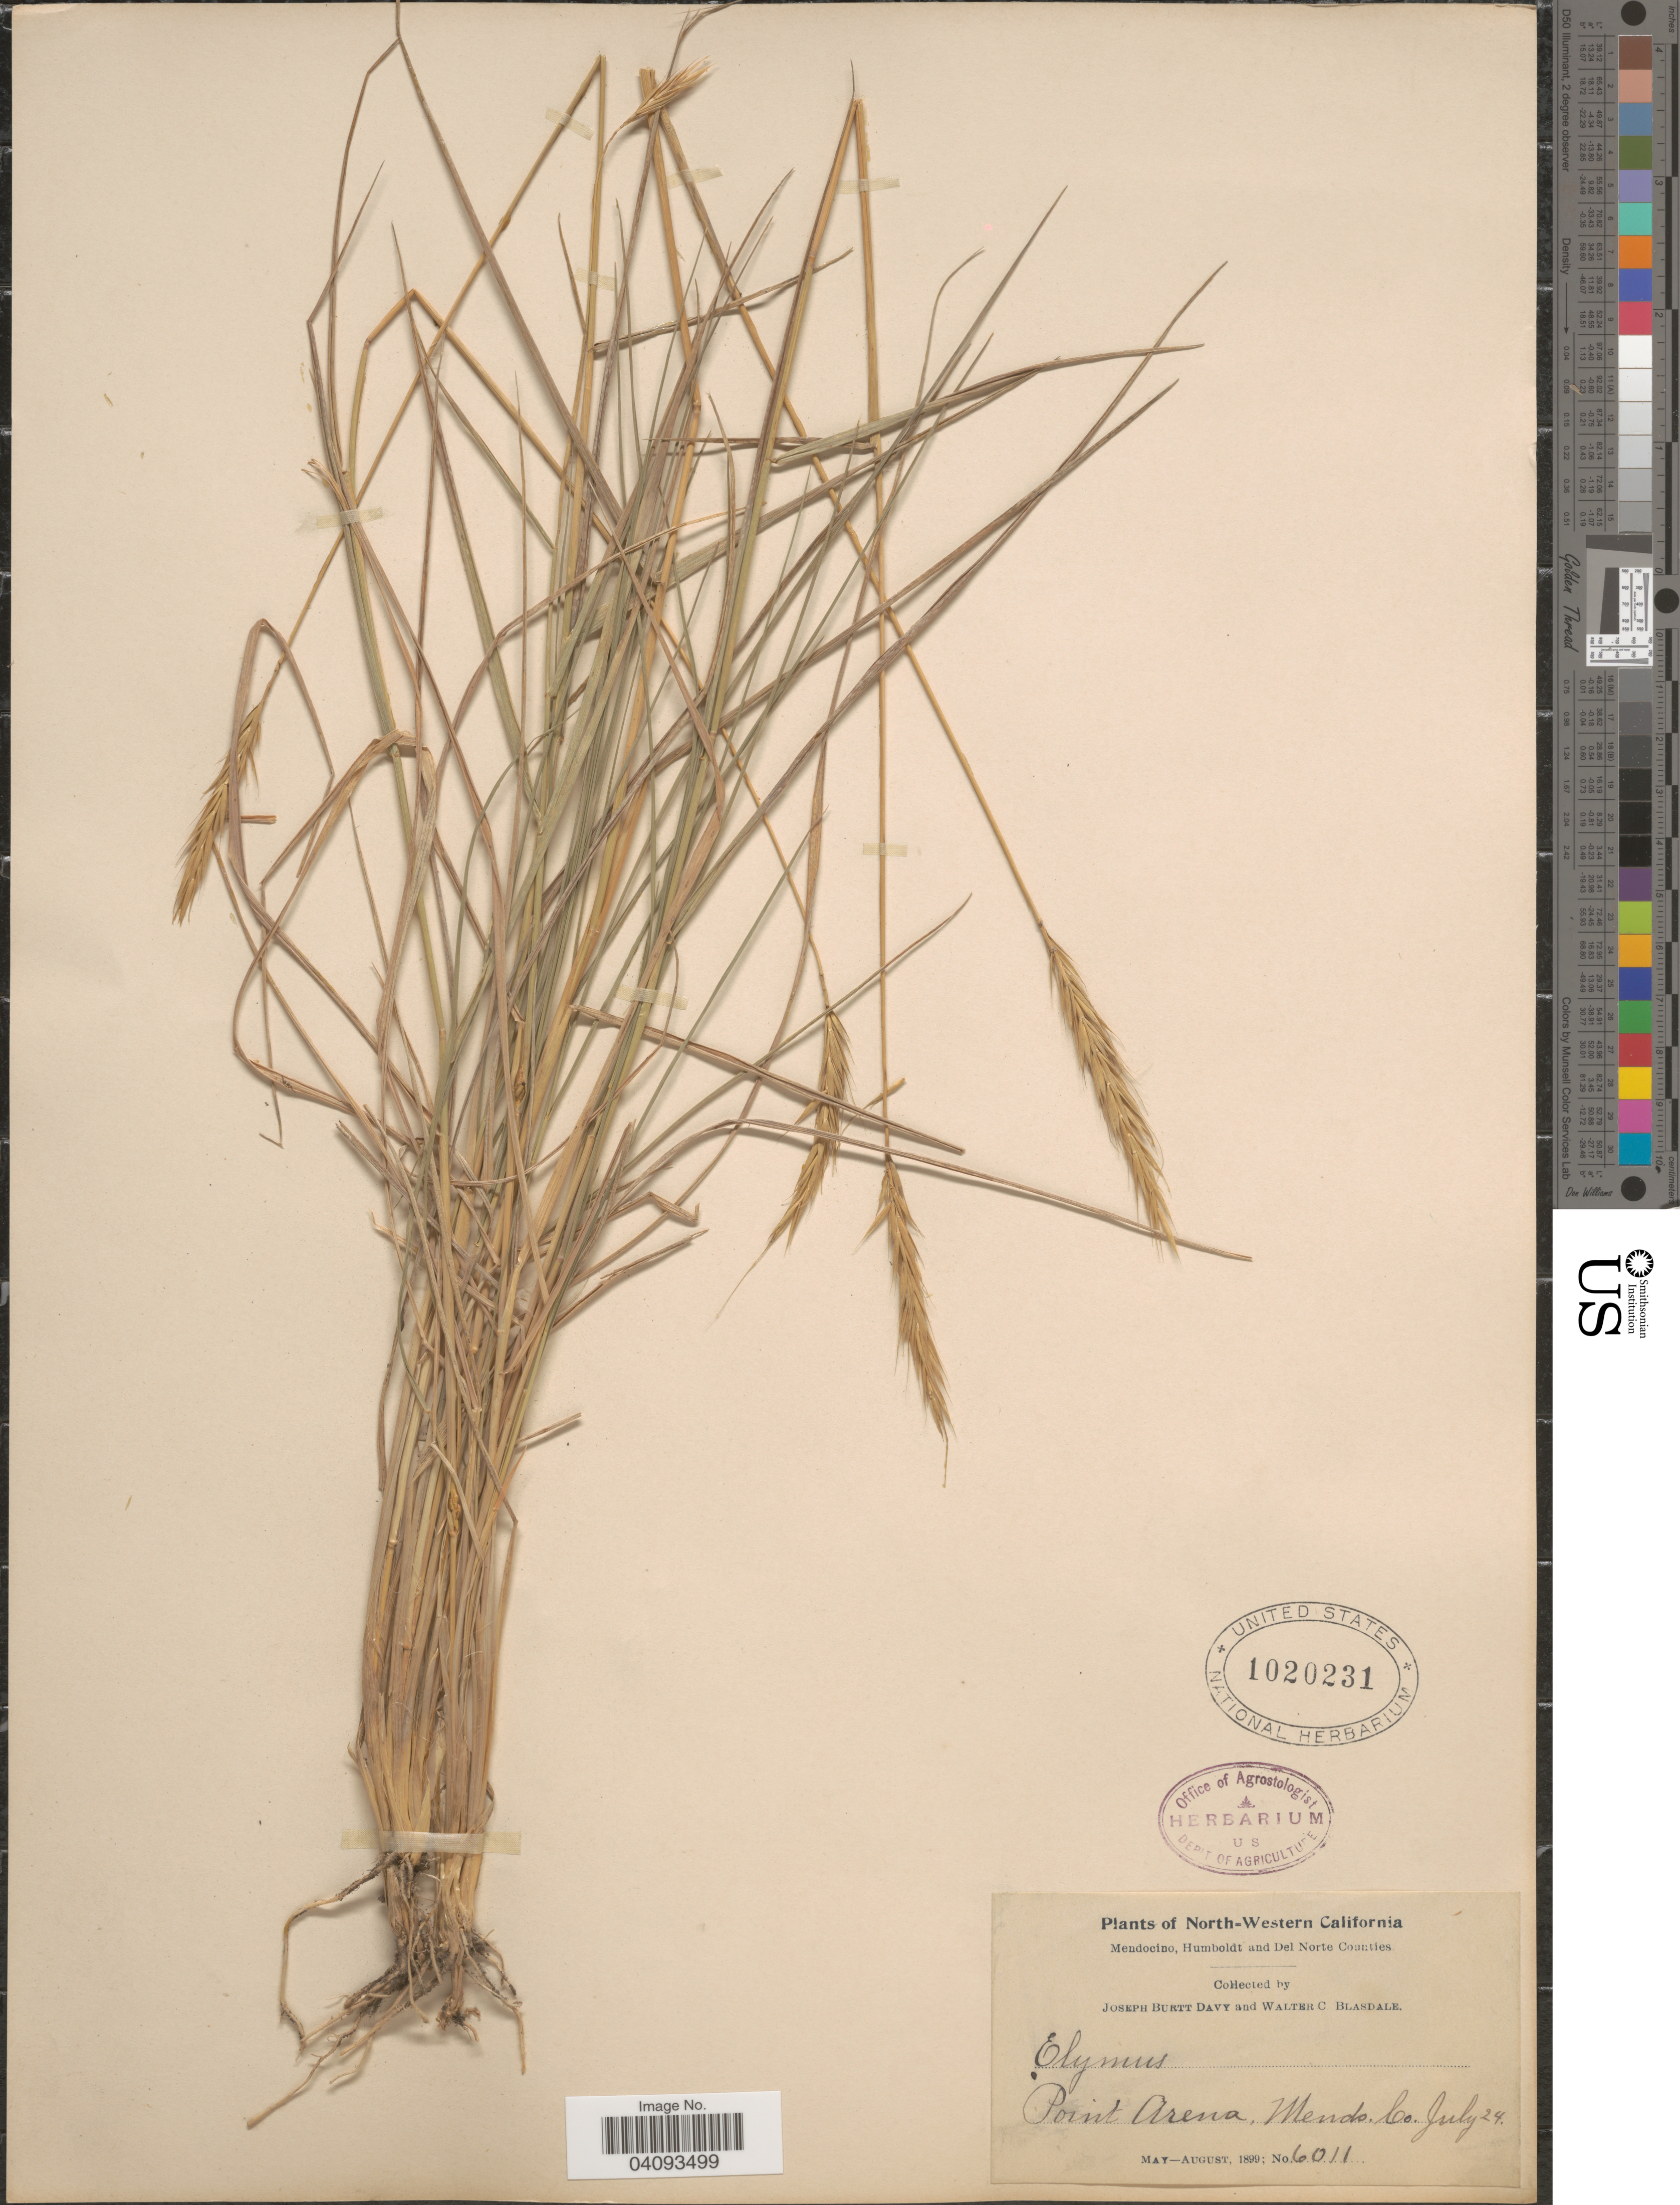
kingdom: Plantae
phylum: Tracheophyta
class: Liliopsida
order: Poales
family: Poaceae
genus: Elymus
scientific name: Elymus glaucus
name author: Buckley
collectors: J. Burtt Davy & W. Blasdale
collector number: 6011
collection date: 1899-07-24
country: United States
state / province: California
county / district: Mendocino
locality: North-Western California. Point Arena, Mendo. Co.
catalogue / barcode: US 1020231